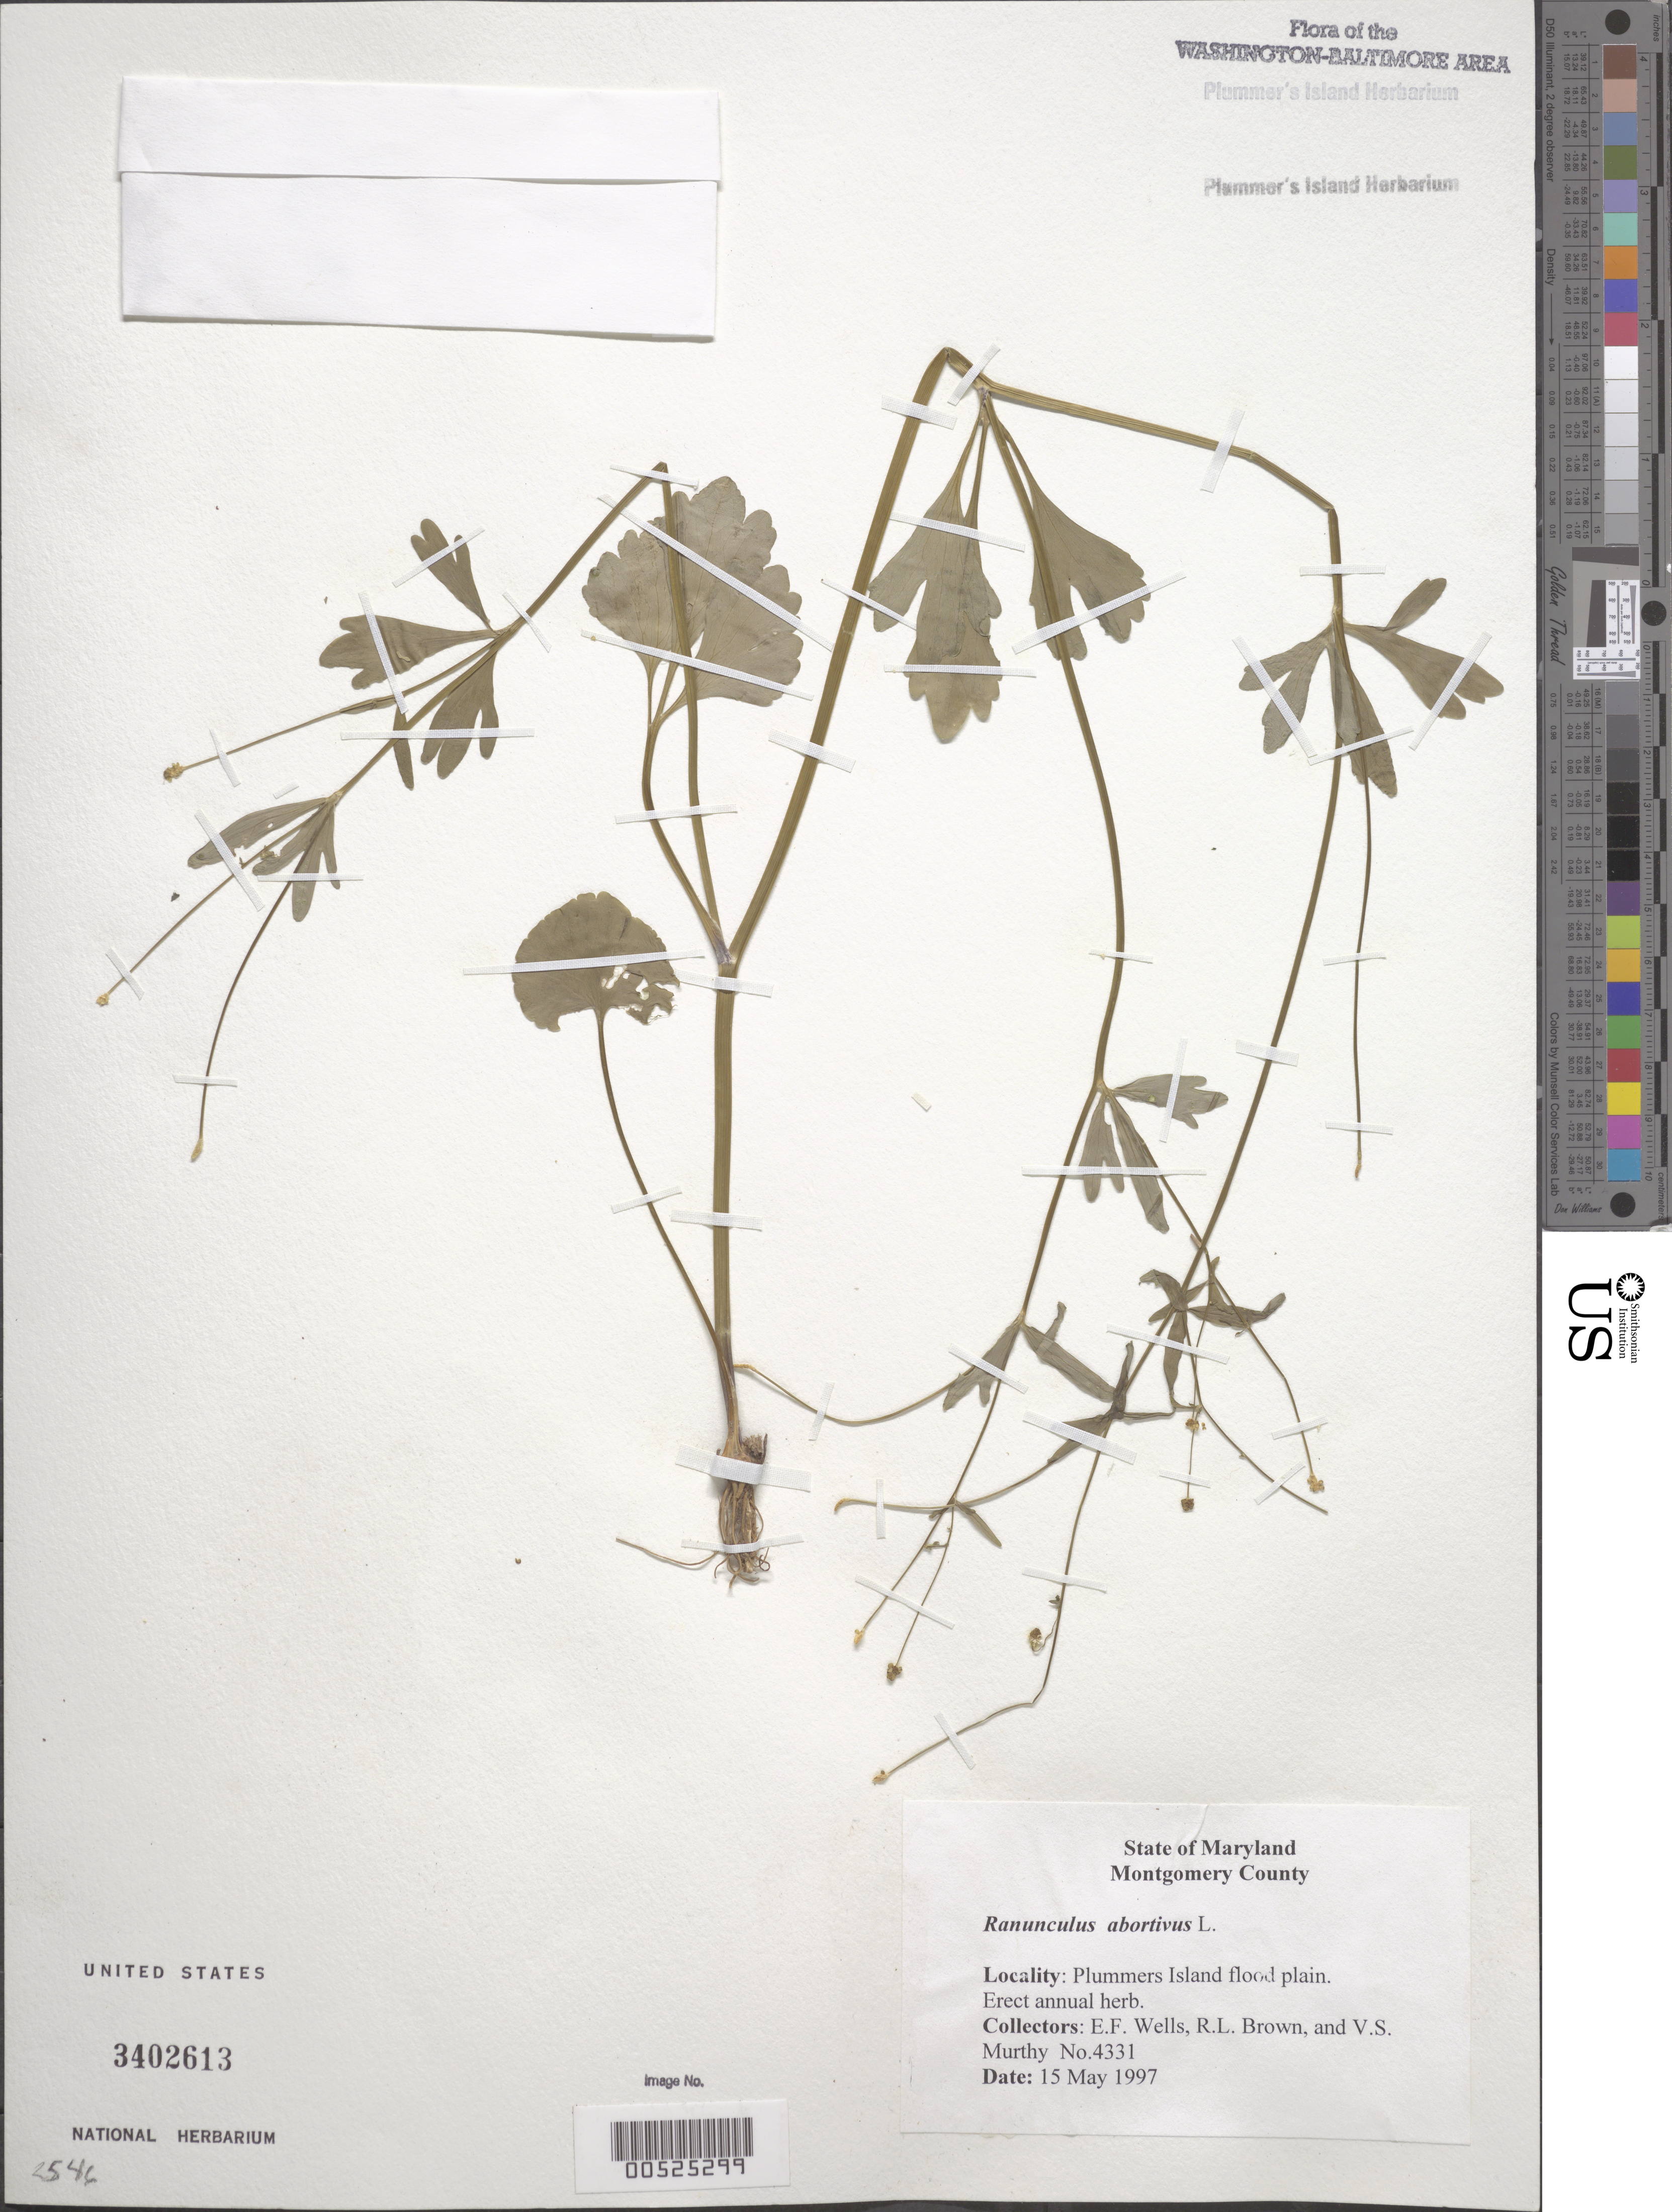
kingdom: Plantae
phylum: Tracheophyta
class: Magnoliopsida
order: Ranunculales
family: Ranunculaceae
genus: Ranunculus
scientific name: Ranunculus abortivus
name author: L.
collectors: E. F. Wells, R. L. Brown & V. S. Murthy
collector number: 4331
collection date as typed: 15 May 1997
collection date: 1997-05-15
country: United States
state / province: Maryland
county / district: Montgomery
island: Plummers Island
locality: Flood plain of Plummers Island Plummers Island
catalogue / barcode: US 3402613